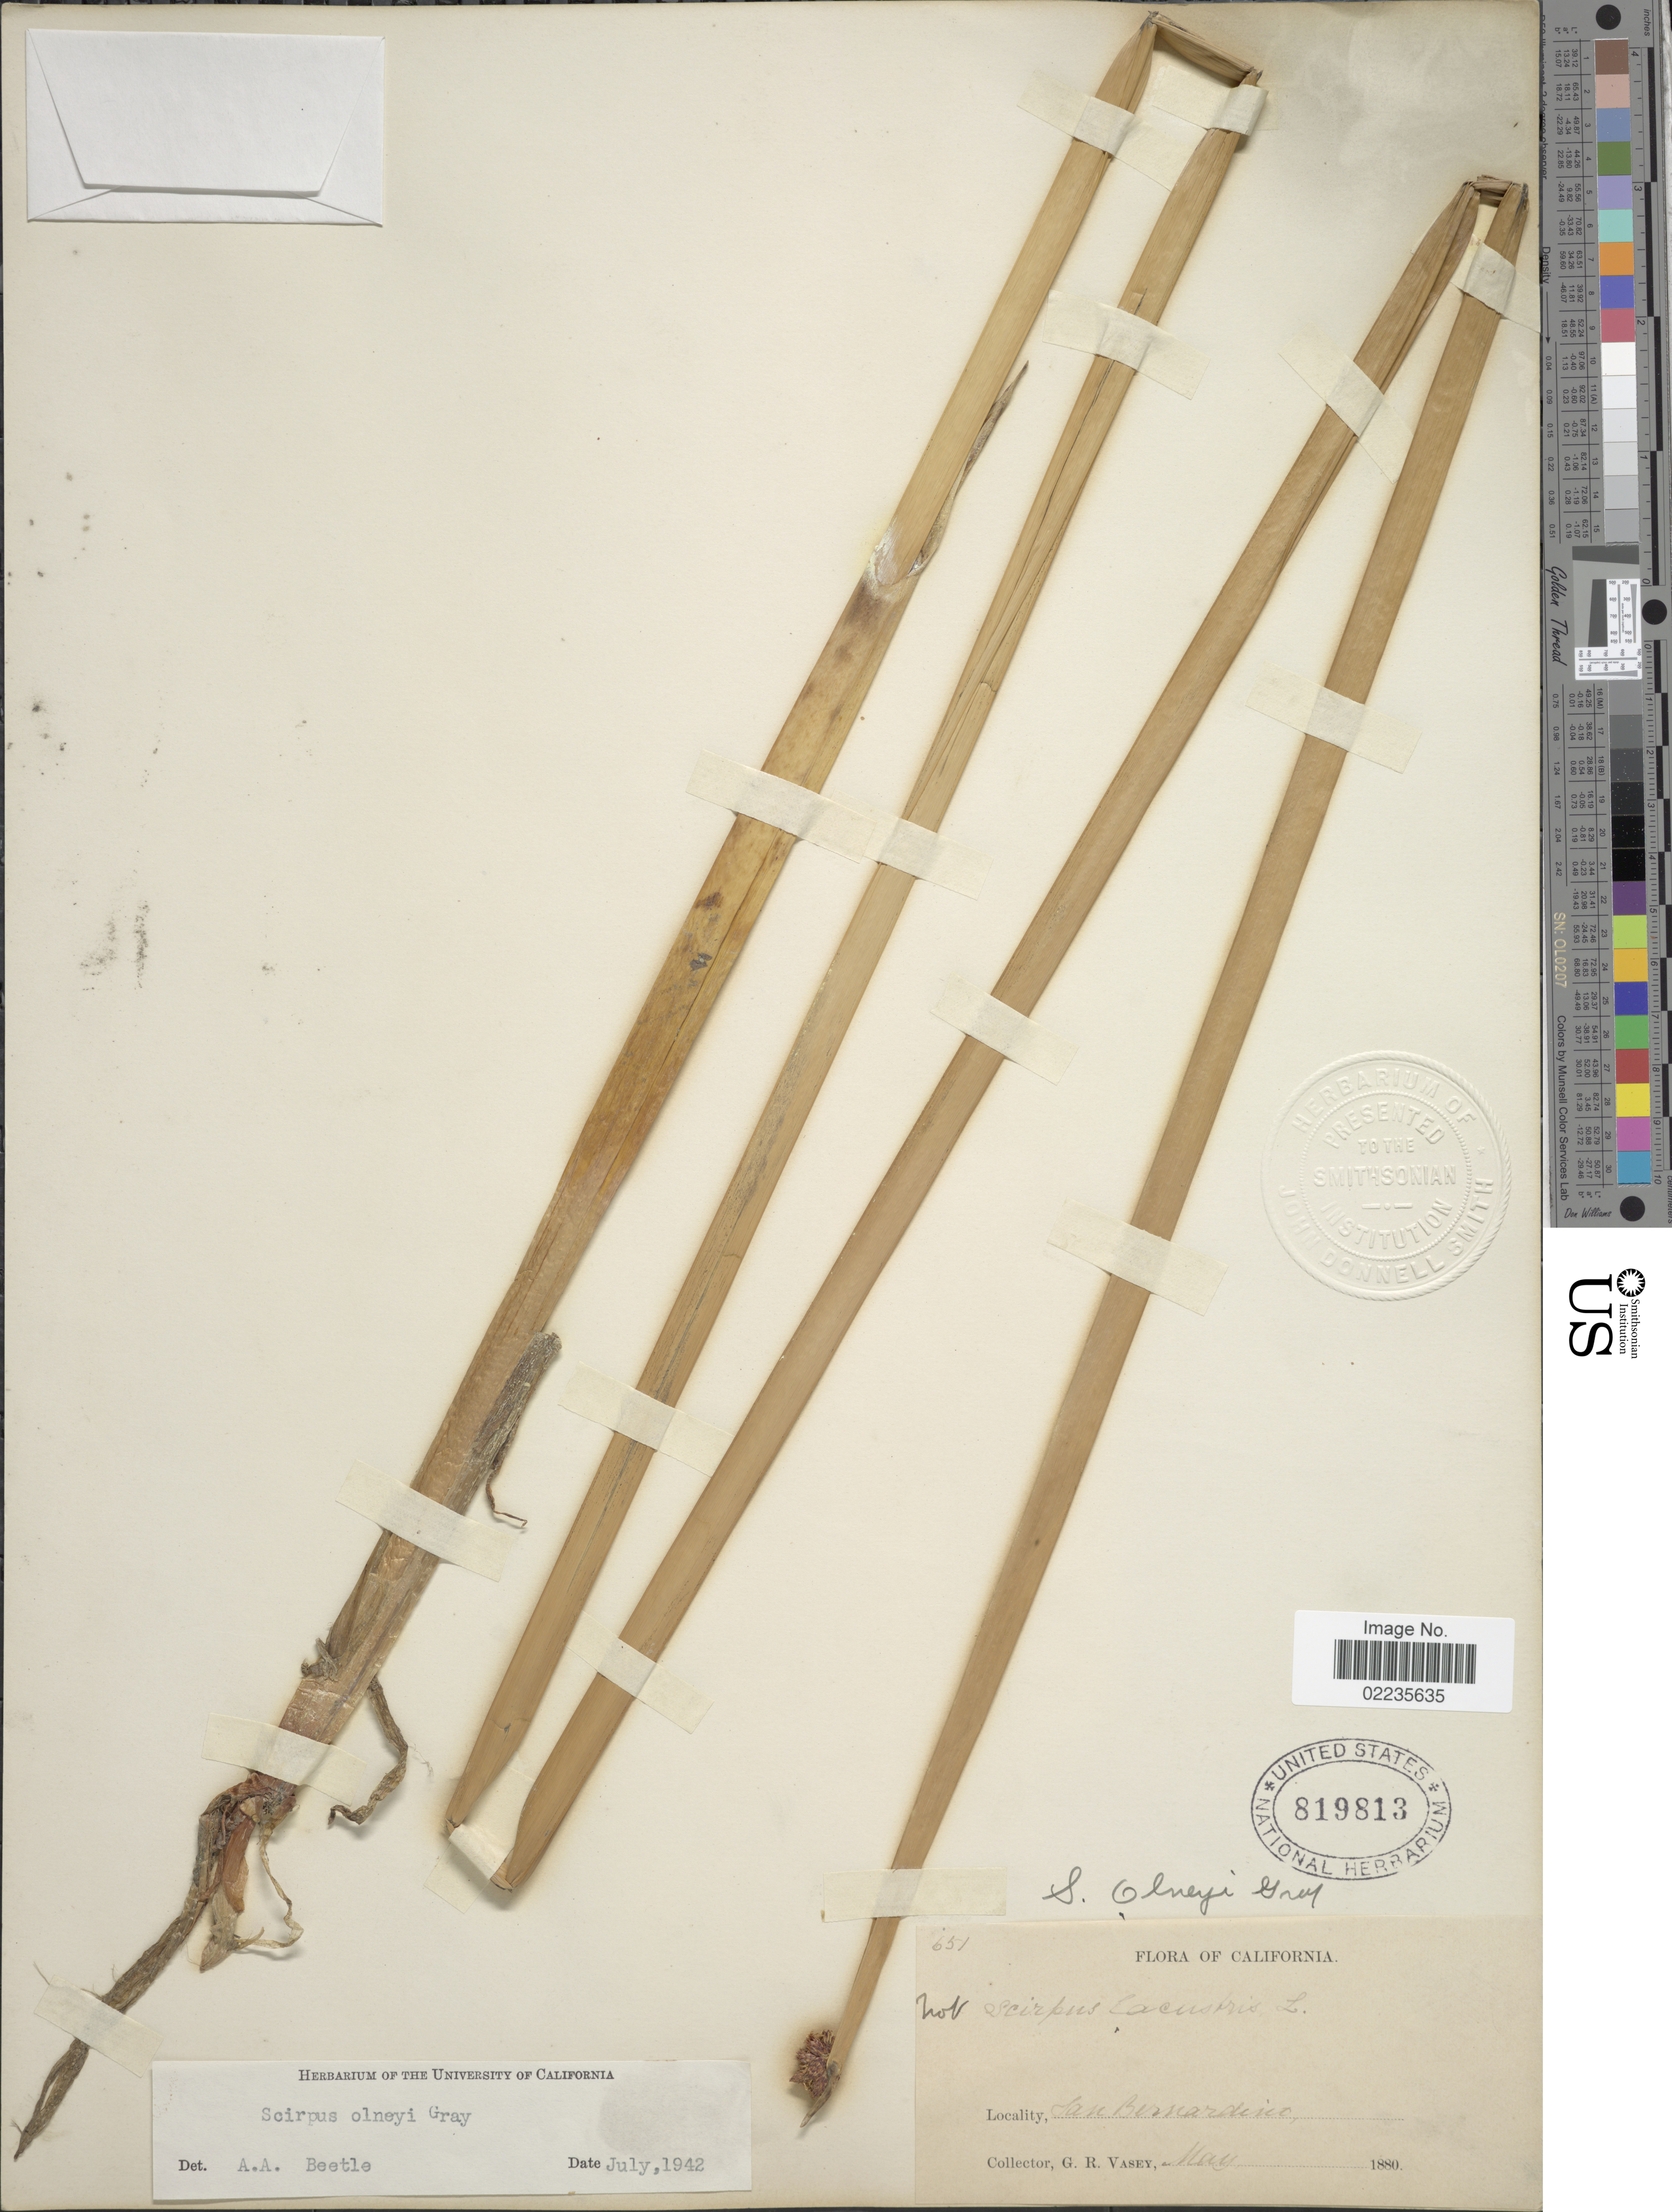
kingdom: Plantae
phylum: Tracheophyta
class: Liliopsida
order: Poales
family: Cyperaceae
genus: Schoenoplectus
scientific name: Schoenoplectus americanus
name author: (Pers.) Volkart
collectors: G. R. Vasey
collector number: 651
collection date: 1880-05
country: United States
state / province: California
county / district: San Bernardino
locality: San Bernardino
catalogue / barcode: US 819813